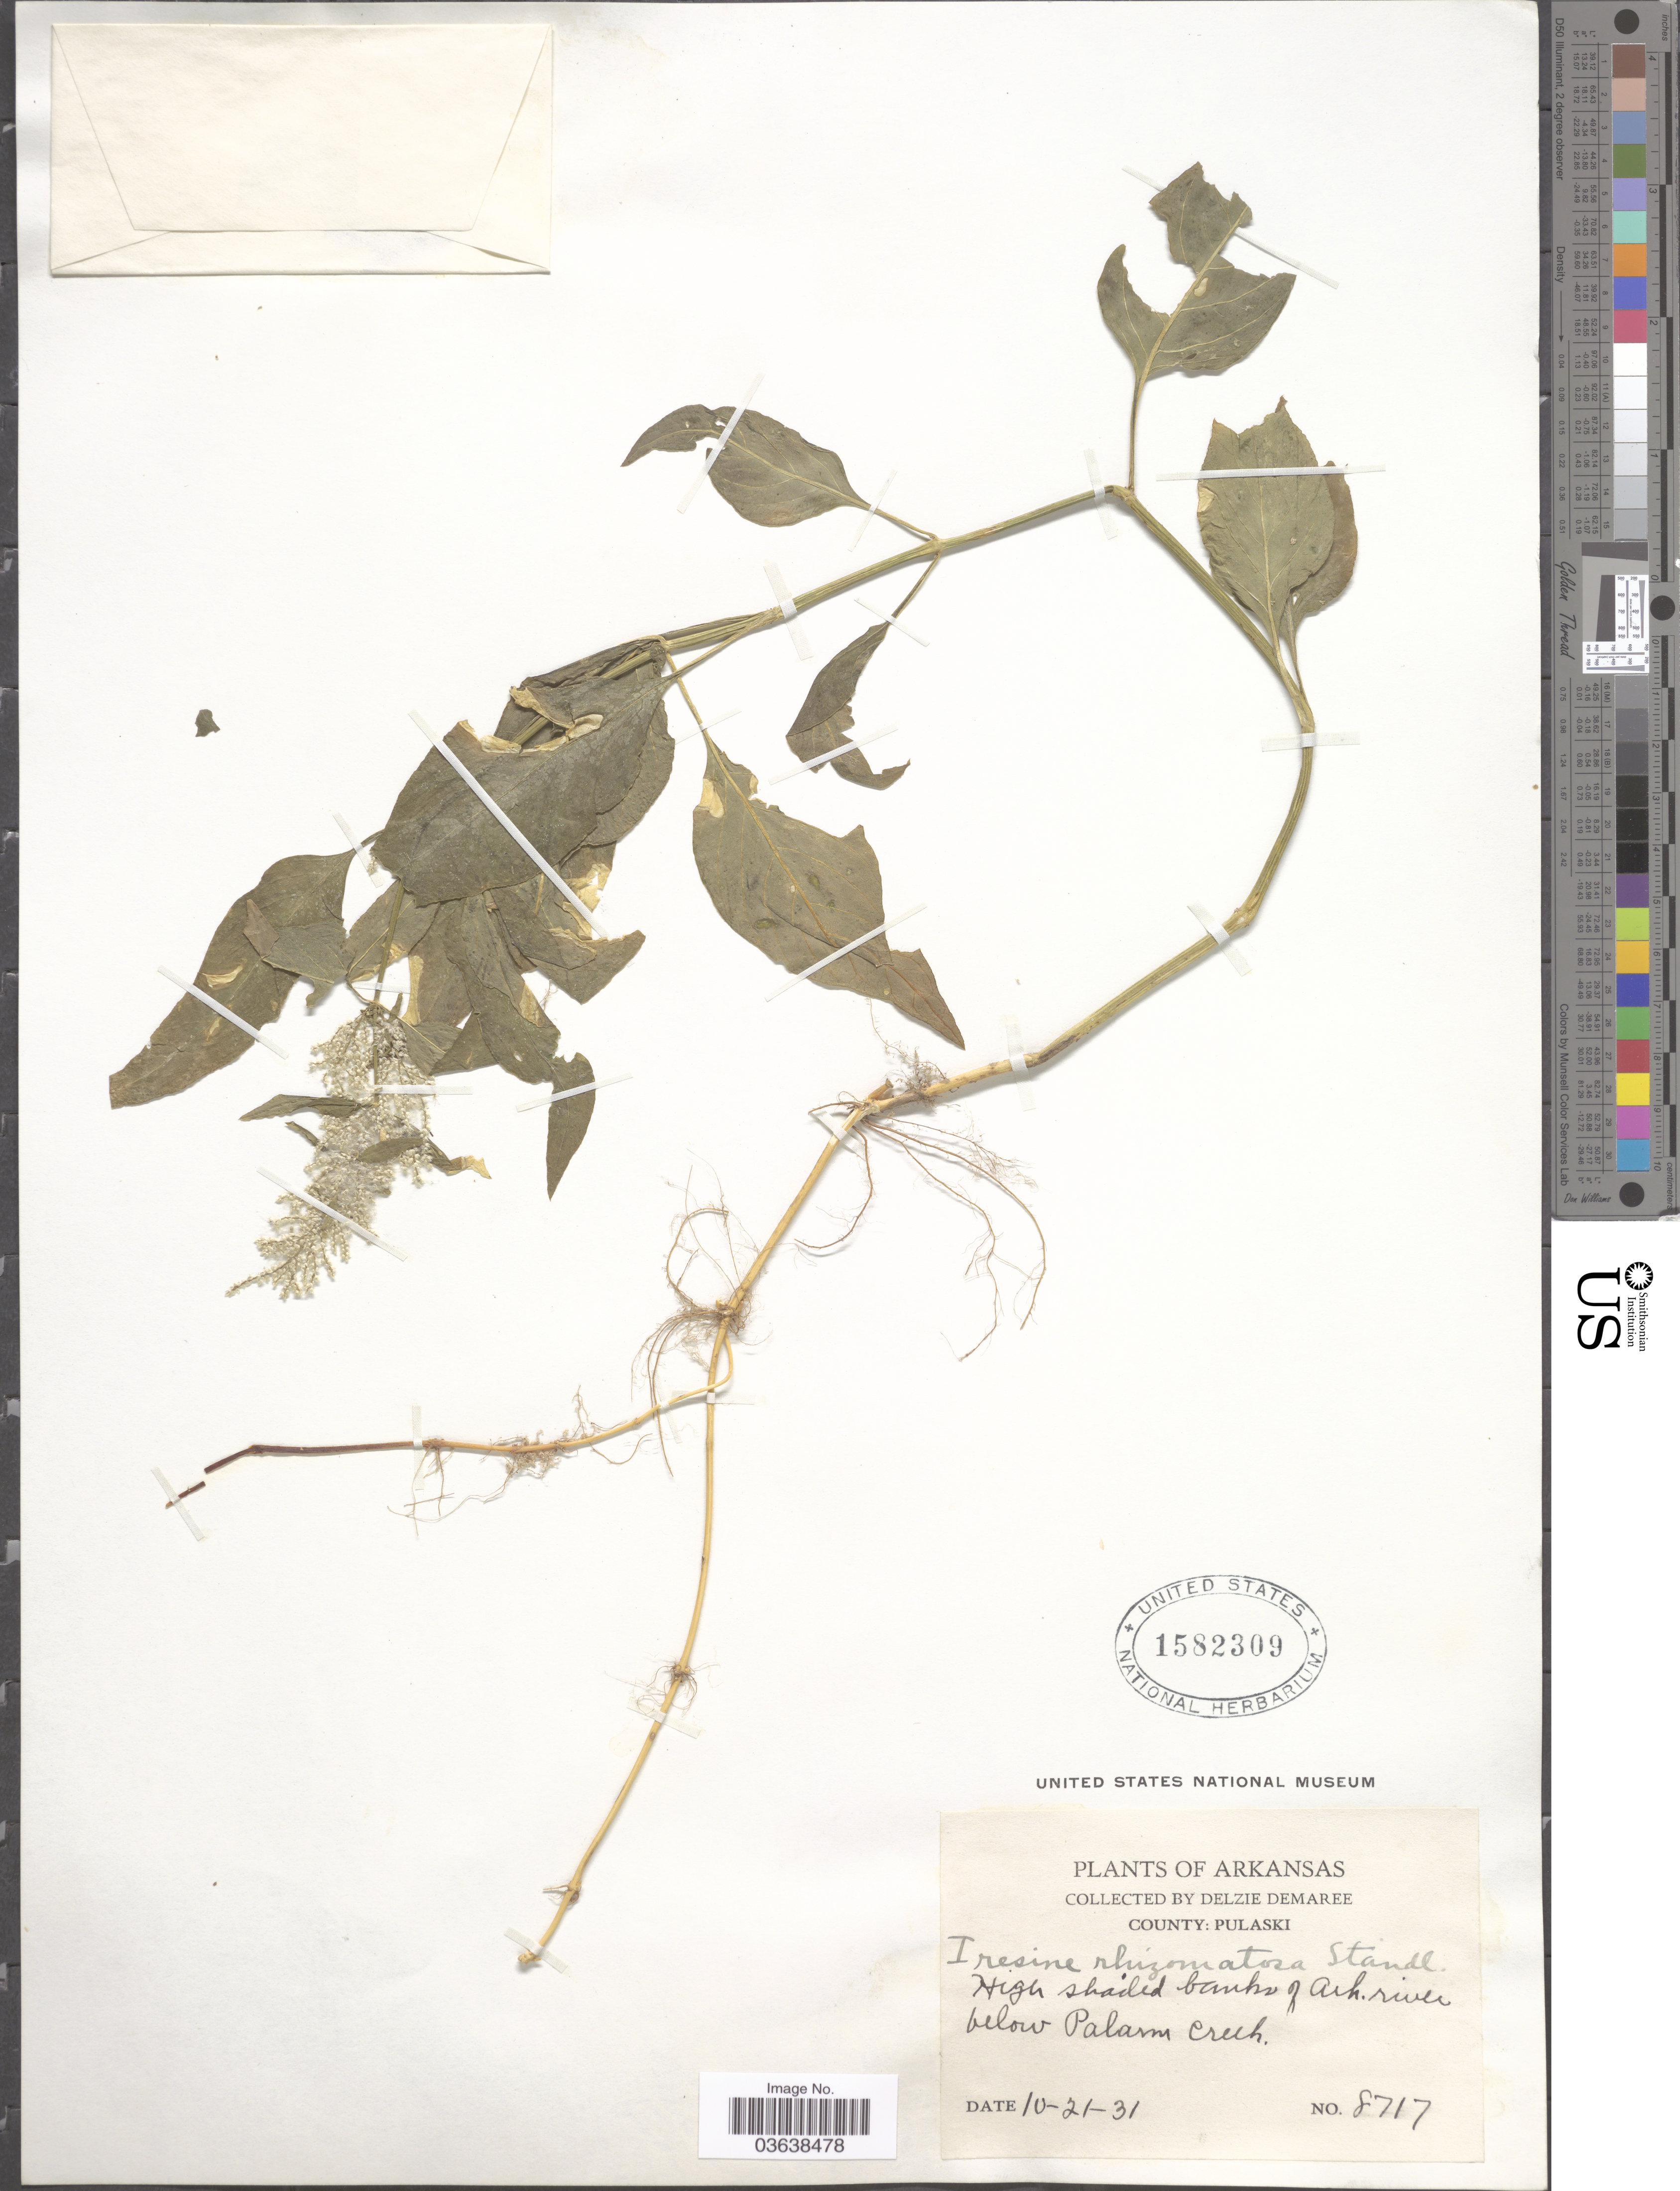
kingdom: Plantae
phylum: Tracheophyta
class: Magnoliopsida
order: Caryophyllales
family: Amaranthaceae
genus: Iresine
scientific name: Iresine rhizomatosa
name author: Standl.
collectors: D. Demaree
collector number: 8717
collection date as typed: Transcribed d/m/y: 21/10/31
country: United States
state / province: Arkansas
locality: County: Pulaski. High shaded banks of Ark. river below Palarm Creek.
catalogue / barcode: US 1582309